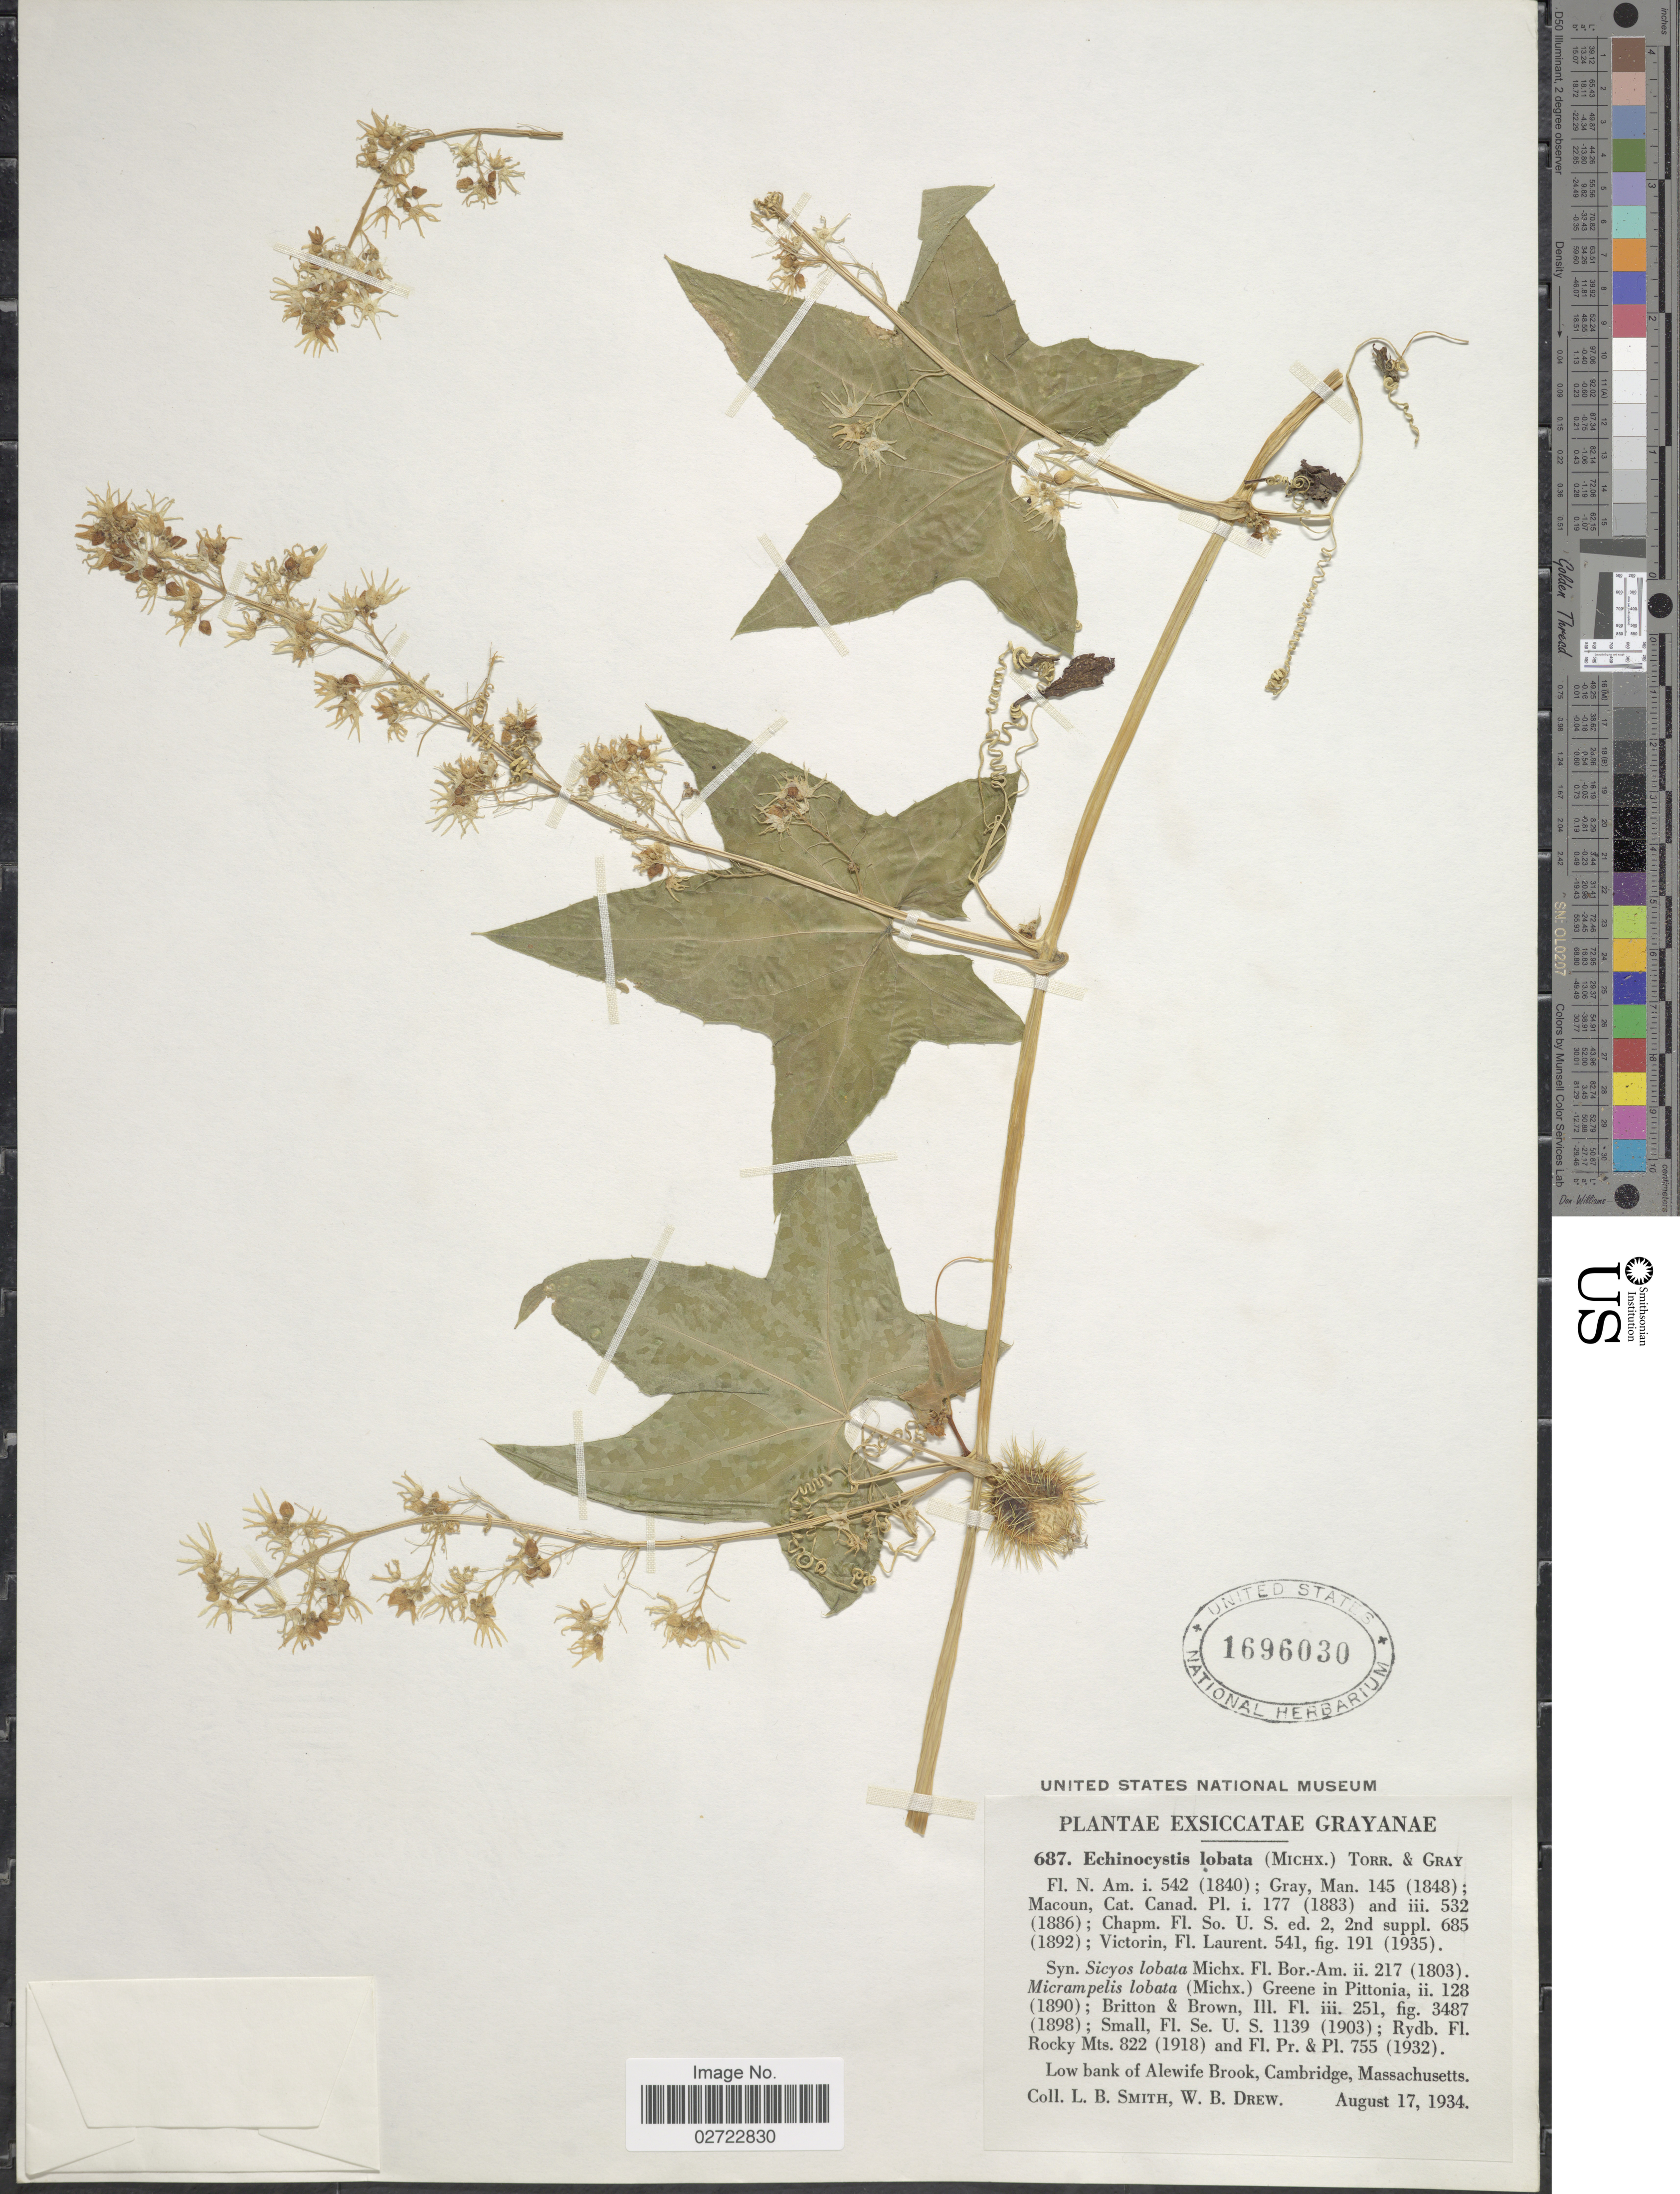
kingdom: Plantae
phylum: Tracheophyta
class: Magnoliopsida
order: Cucurbitales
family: Cucurbitaceae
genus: Echinocystis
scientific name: Echinocystis lobata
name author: (Michx.) Torr. & A. Gray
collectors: L. Smith & W. B. Drew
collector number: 687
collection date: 1934-08-17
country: United States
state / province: Massachusetts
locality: Low banks of Alewife Brook, Cambridge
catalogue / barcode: US 1696030